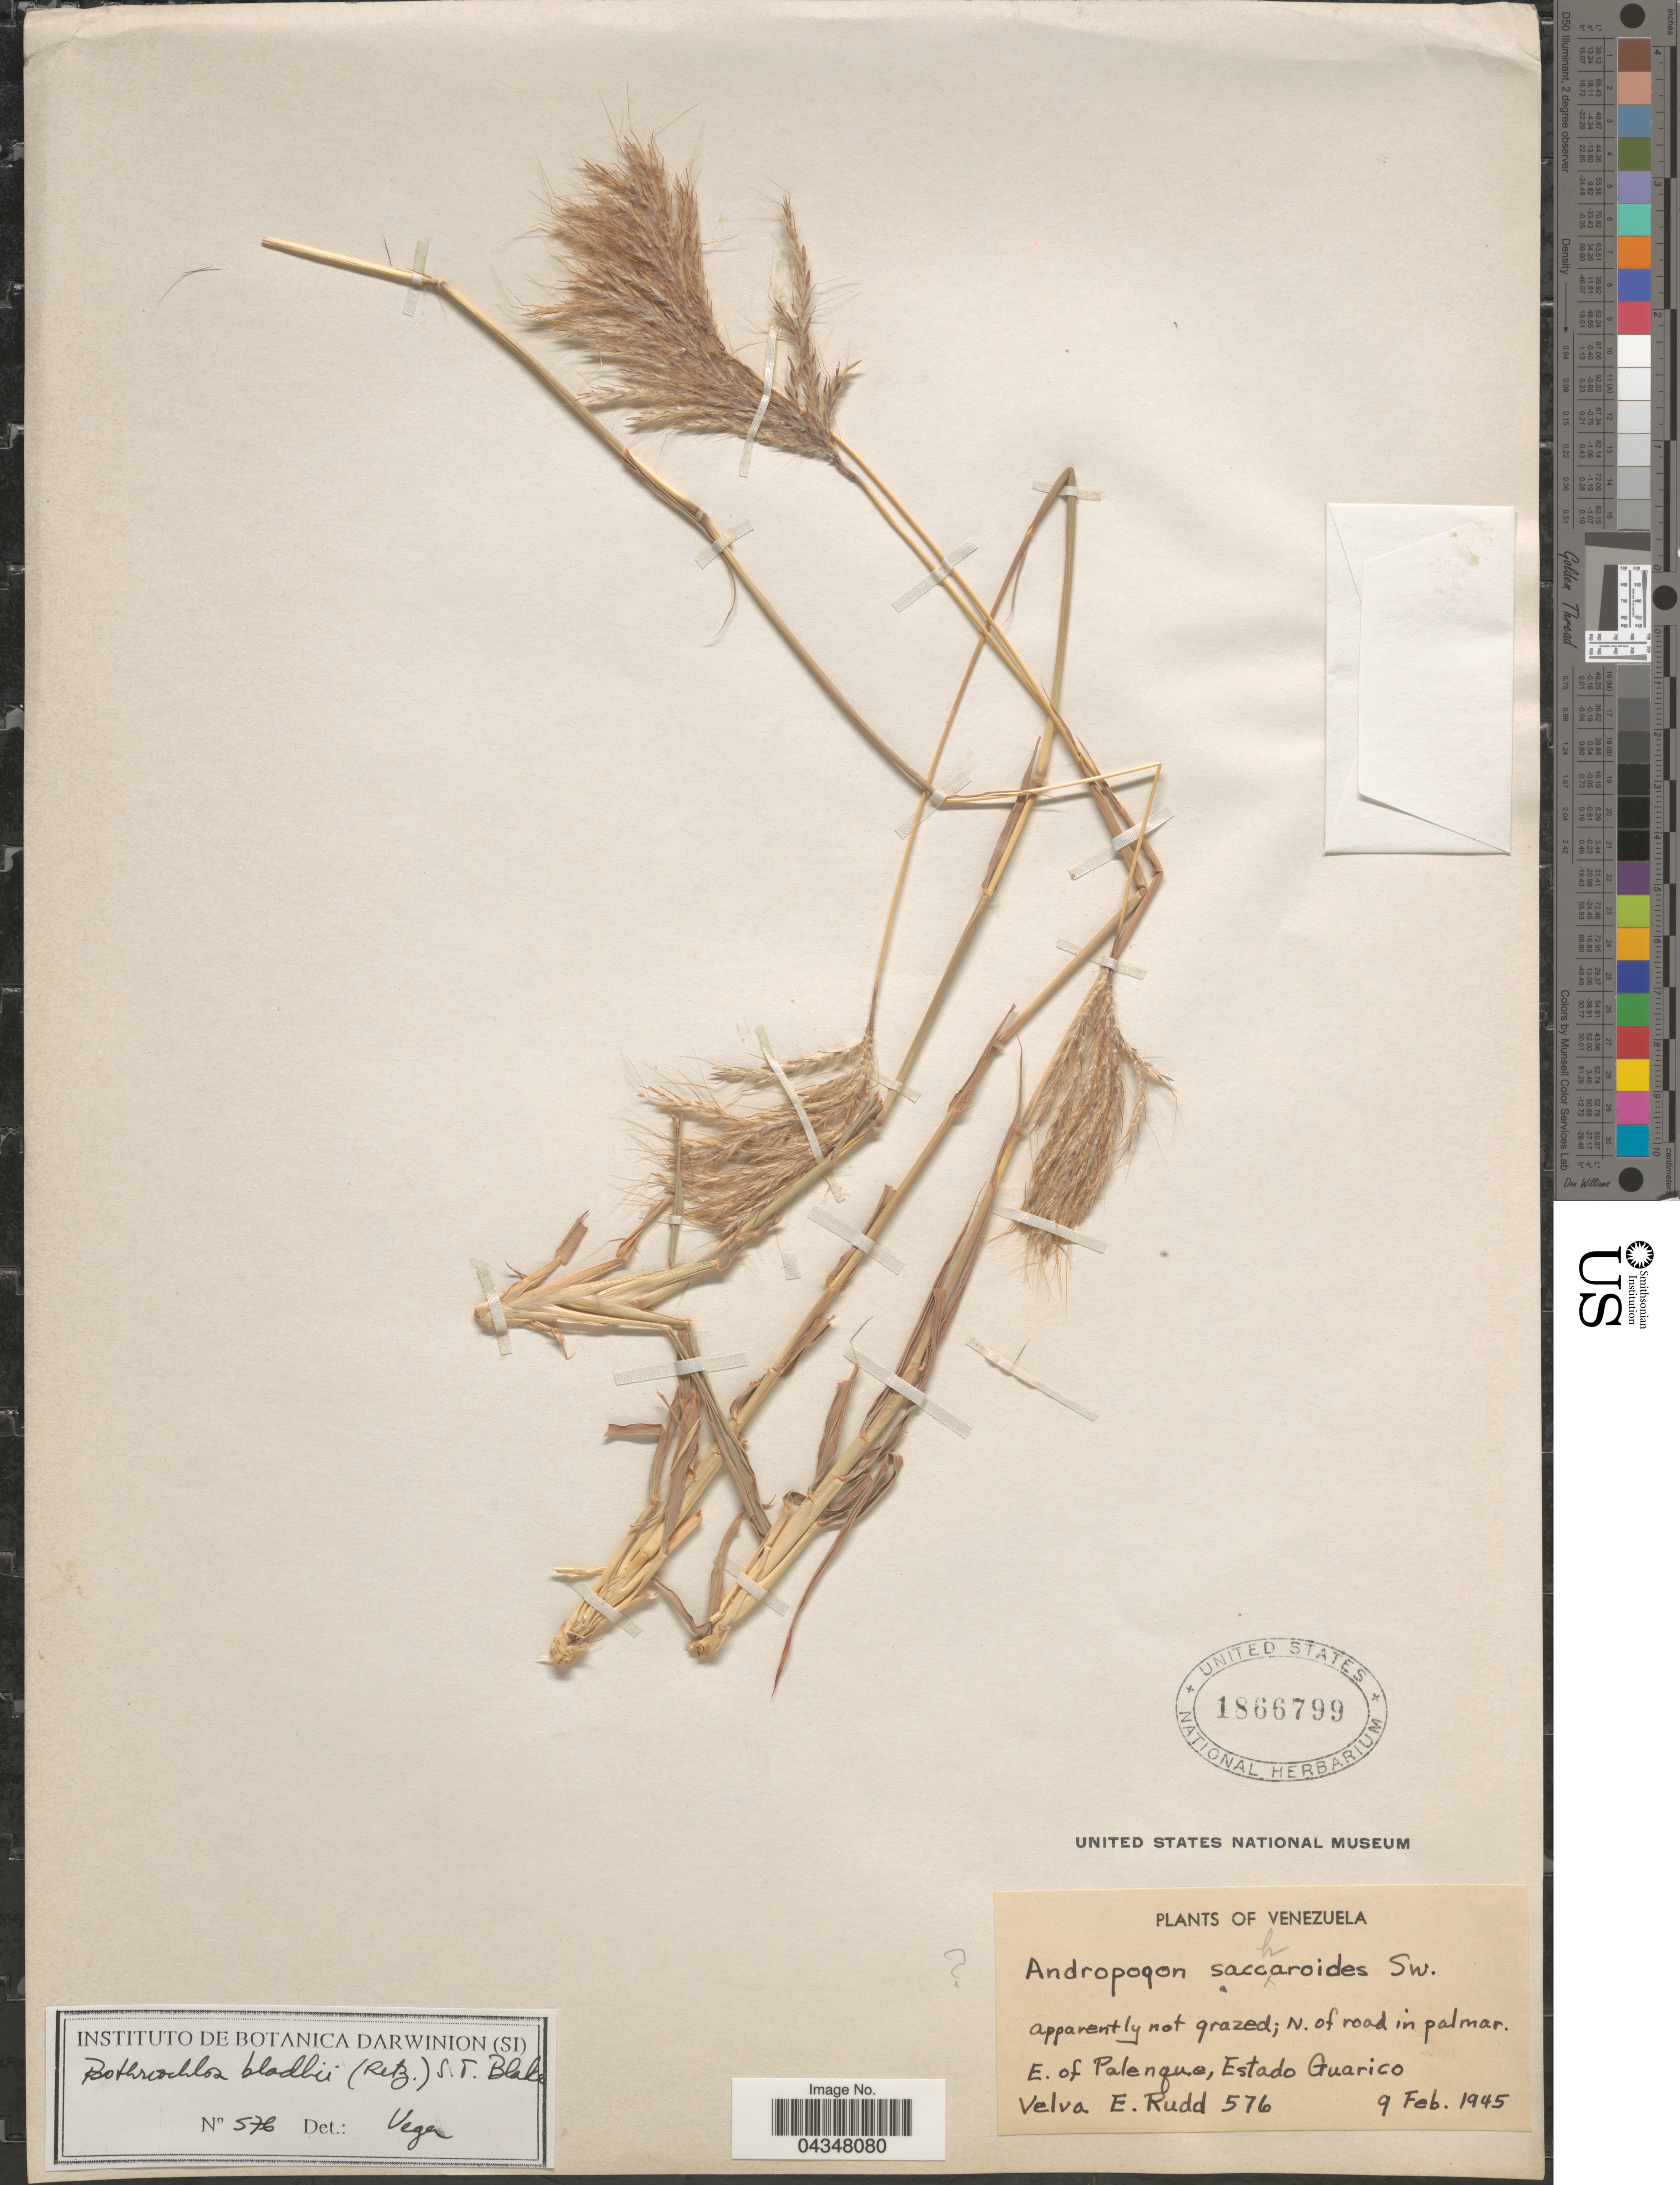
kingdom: Plantae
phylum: Tracheophyta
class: Liliopsida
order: Poales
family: Poaceae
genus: Bothriochloa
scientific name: Bothriochloa bladhii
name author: (Retz.) S.T. Blake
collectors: V. E. Rudd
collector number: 576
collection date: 1945-02-09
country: Venezuela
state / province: Guarico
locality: N. of road in palmar. E. of Palenque.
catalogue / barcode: US 1866799